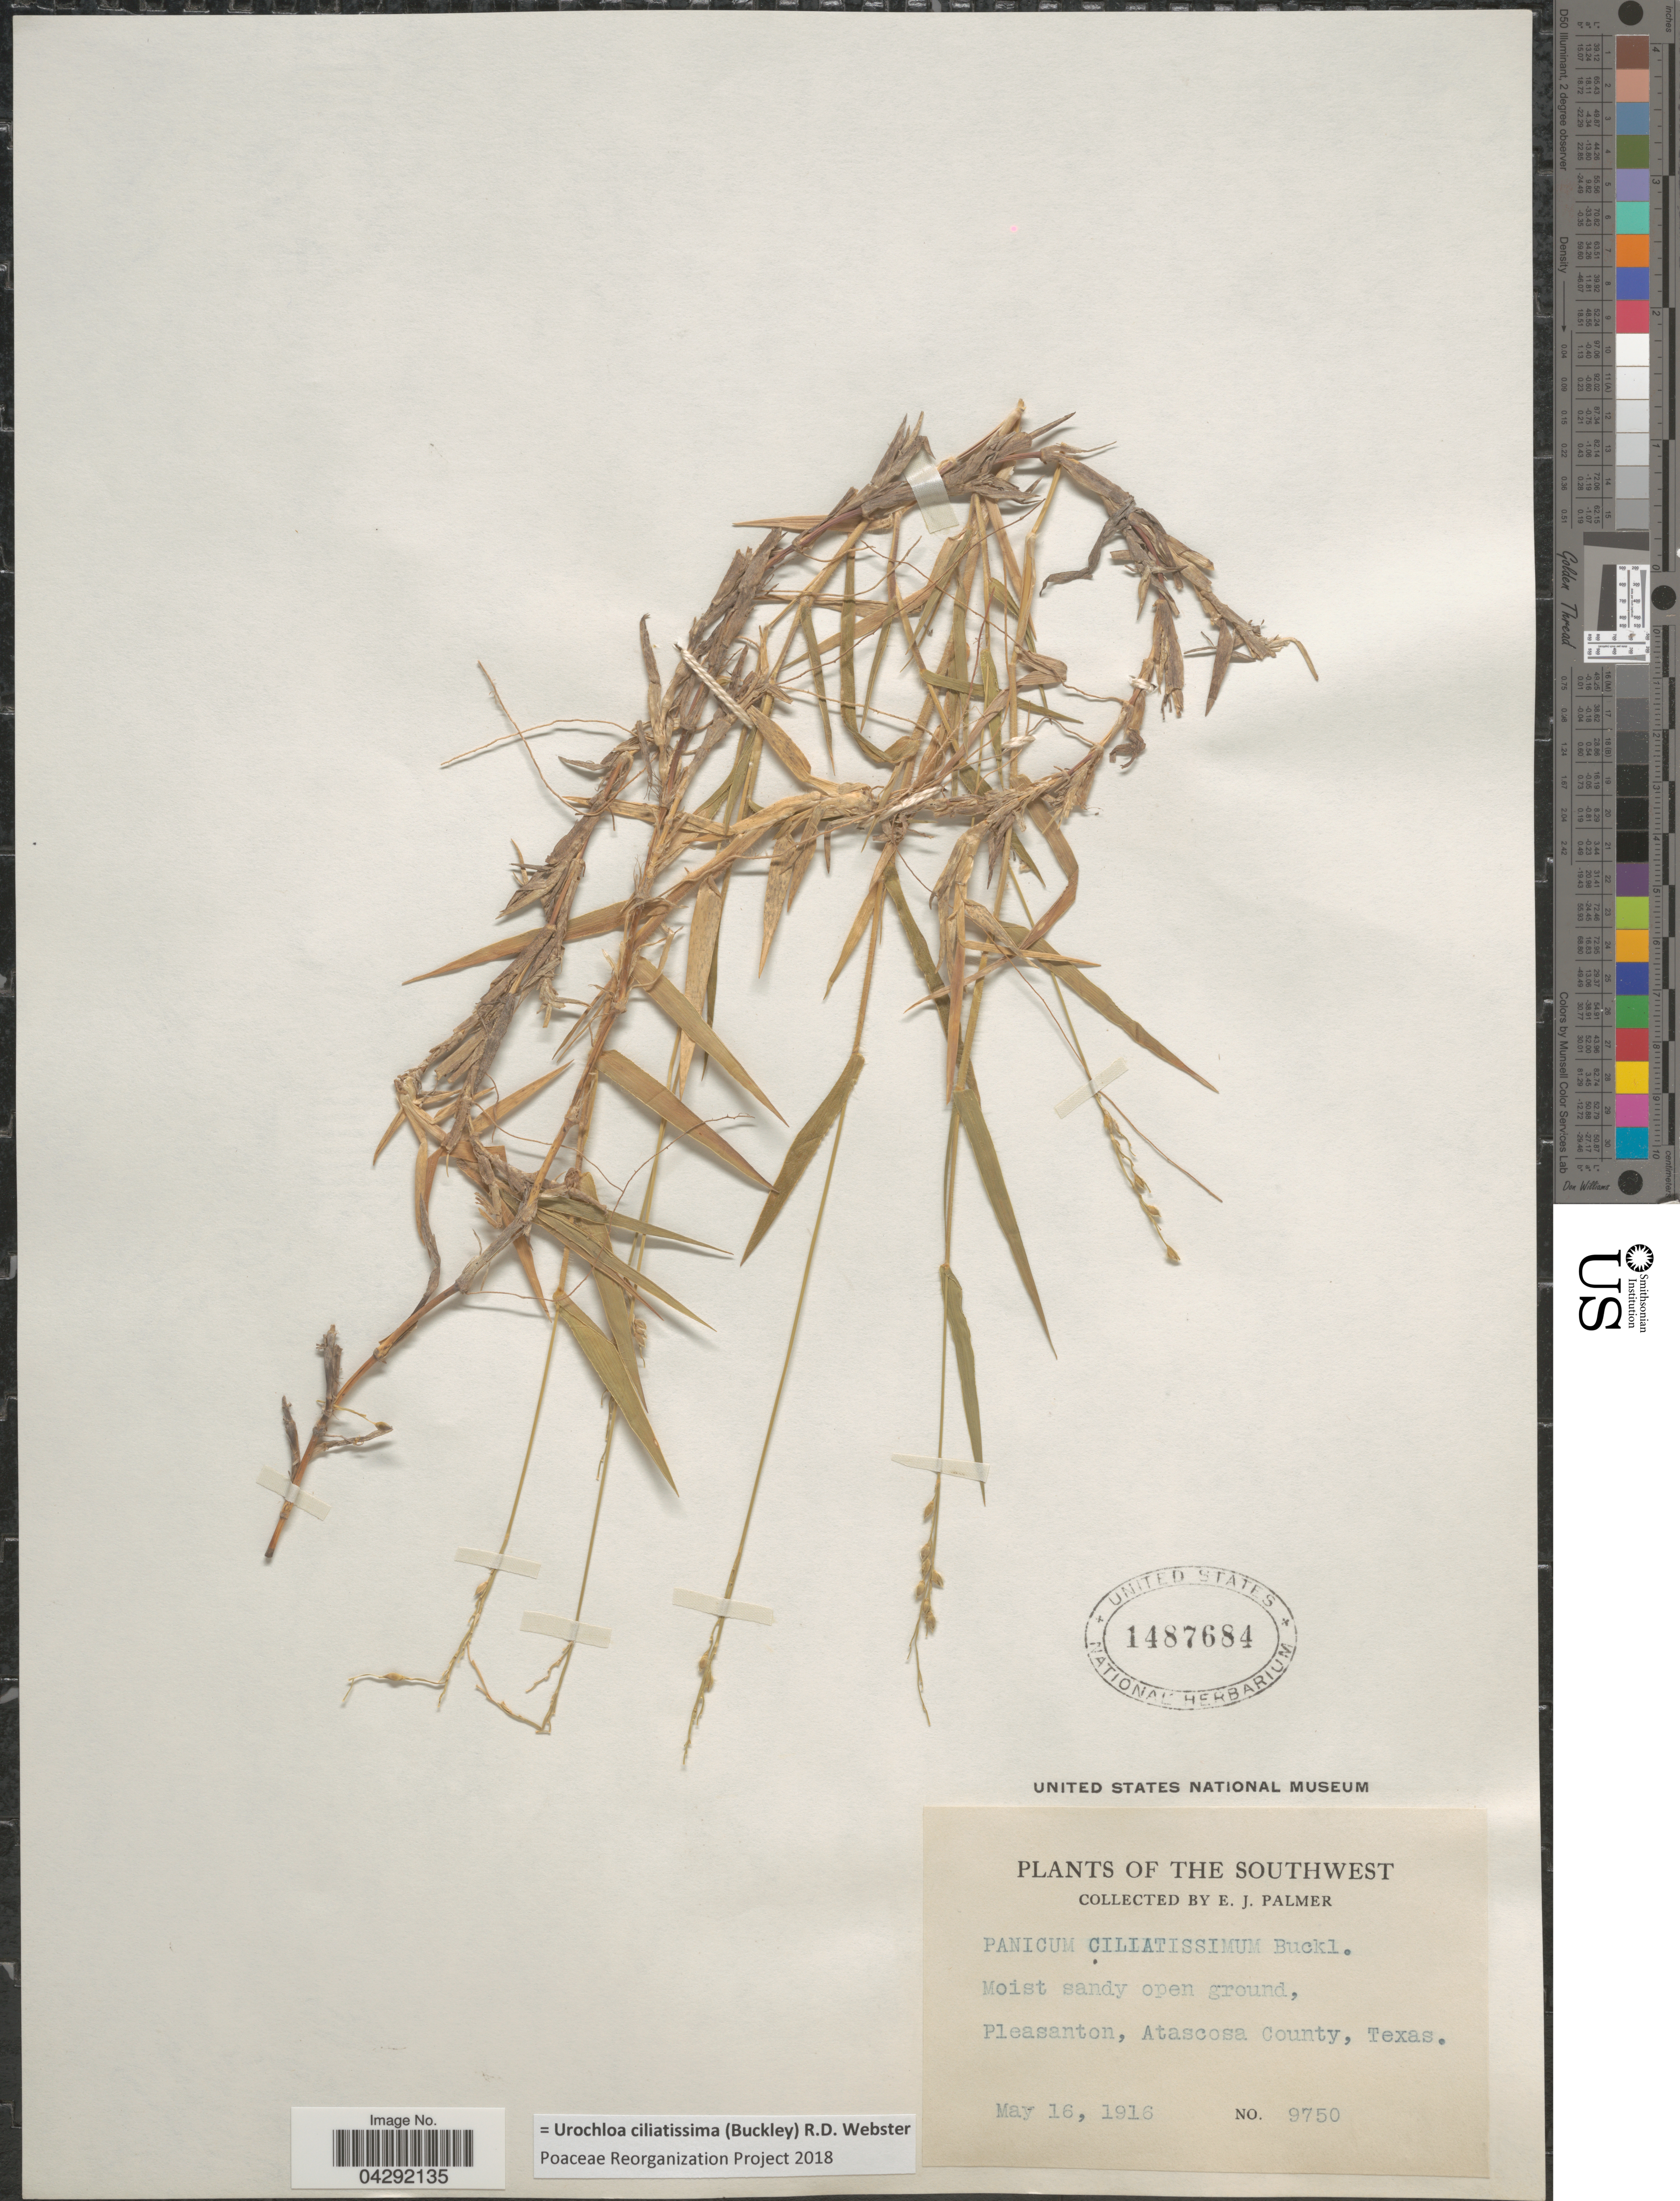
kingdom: Plantae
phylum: Tracheophyta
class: Liliopsida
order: Poales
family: Poaceae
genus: Urochloa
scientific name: Urochloa ciliatissima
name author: (Buckley) R.D. Webster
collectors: E. J. Palmer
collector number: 9750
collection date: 1916-05-16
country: United States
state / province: Texas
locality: The Southwest. Pleasanton, Atascosa County.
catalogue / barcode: US 1487684